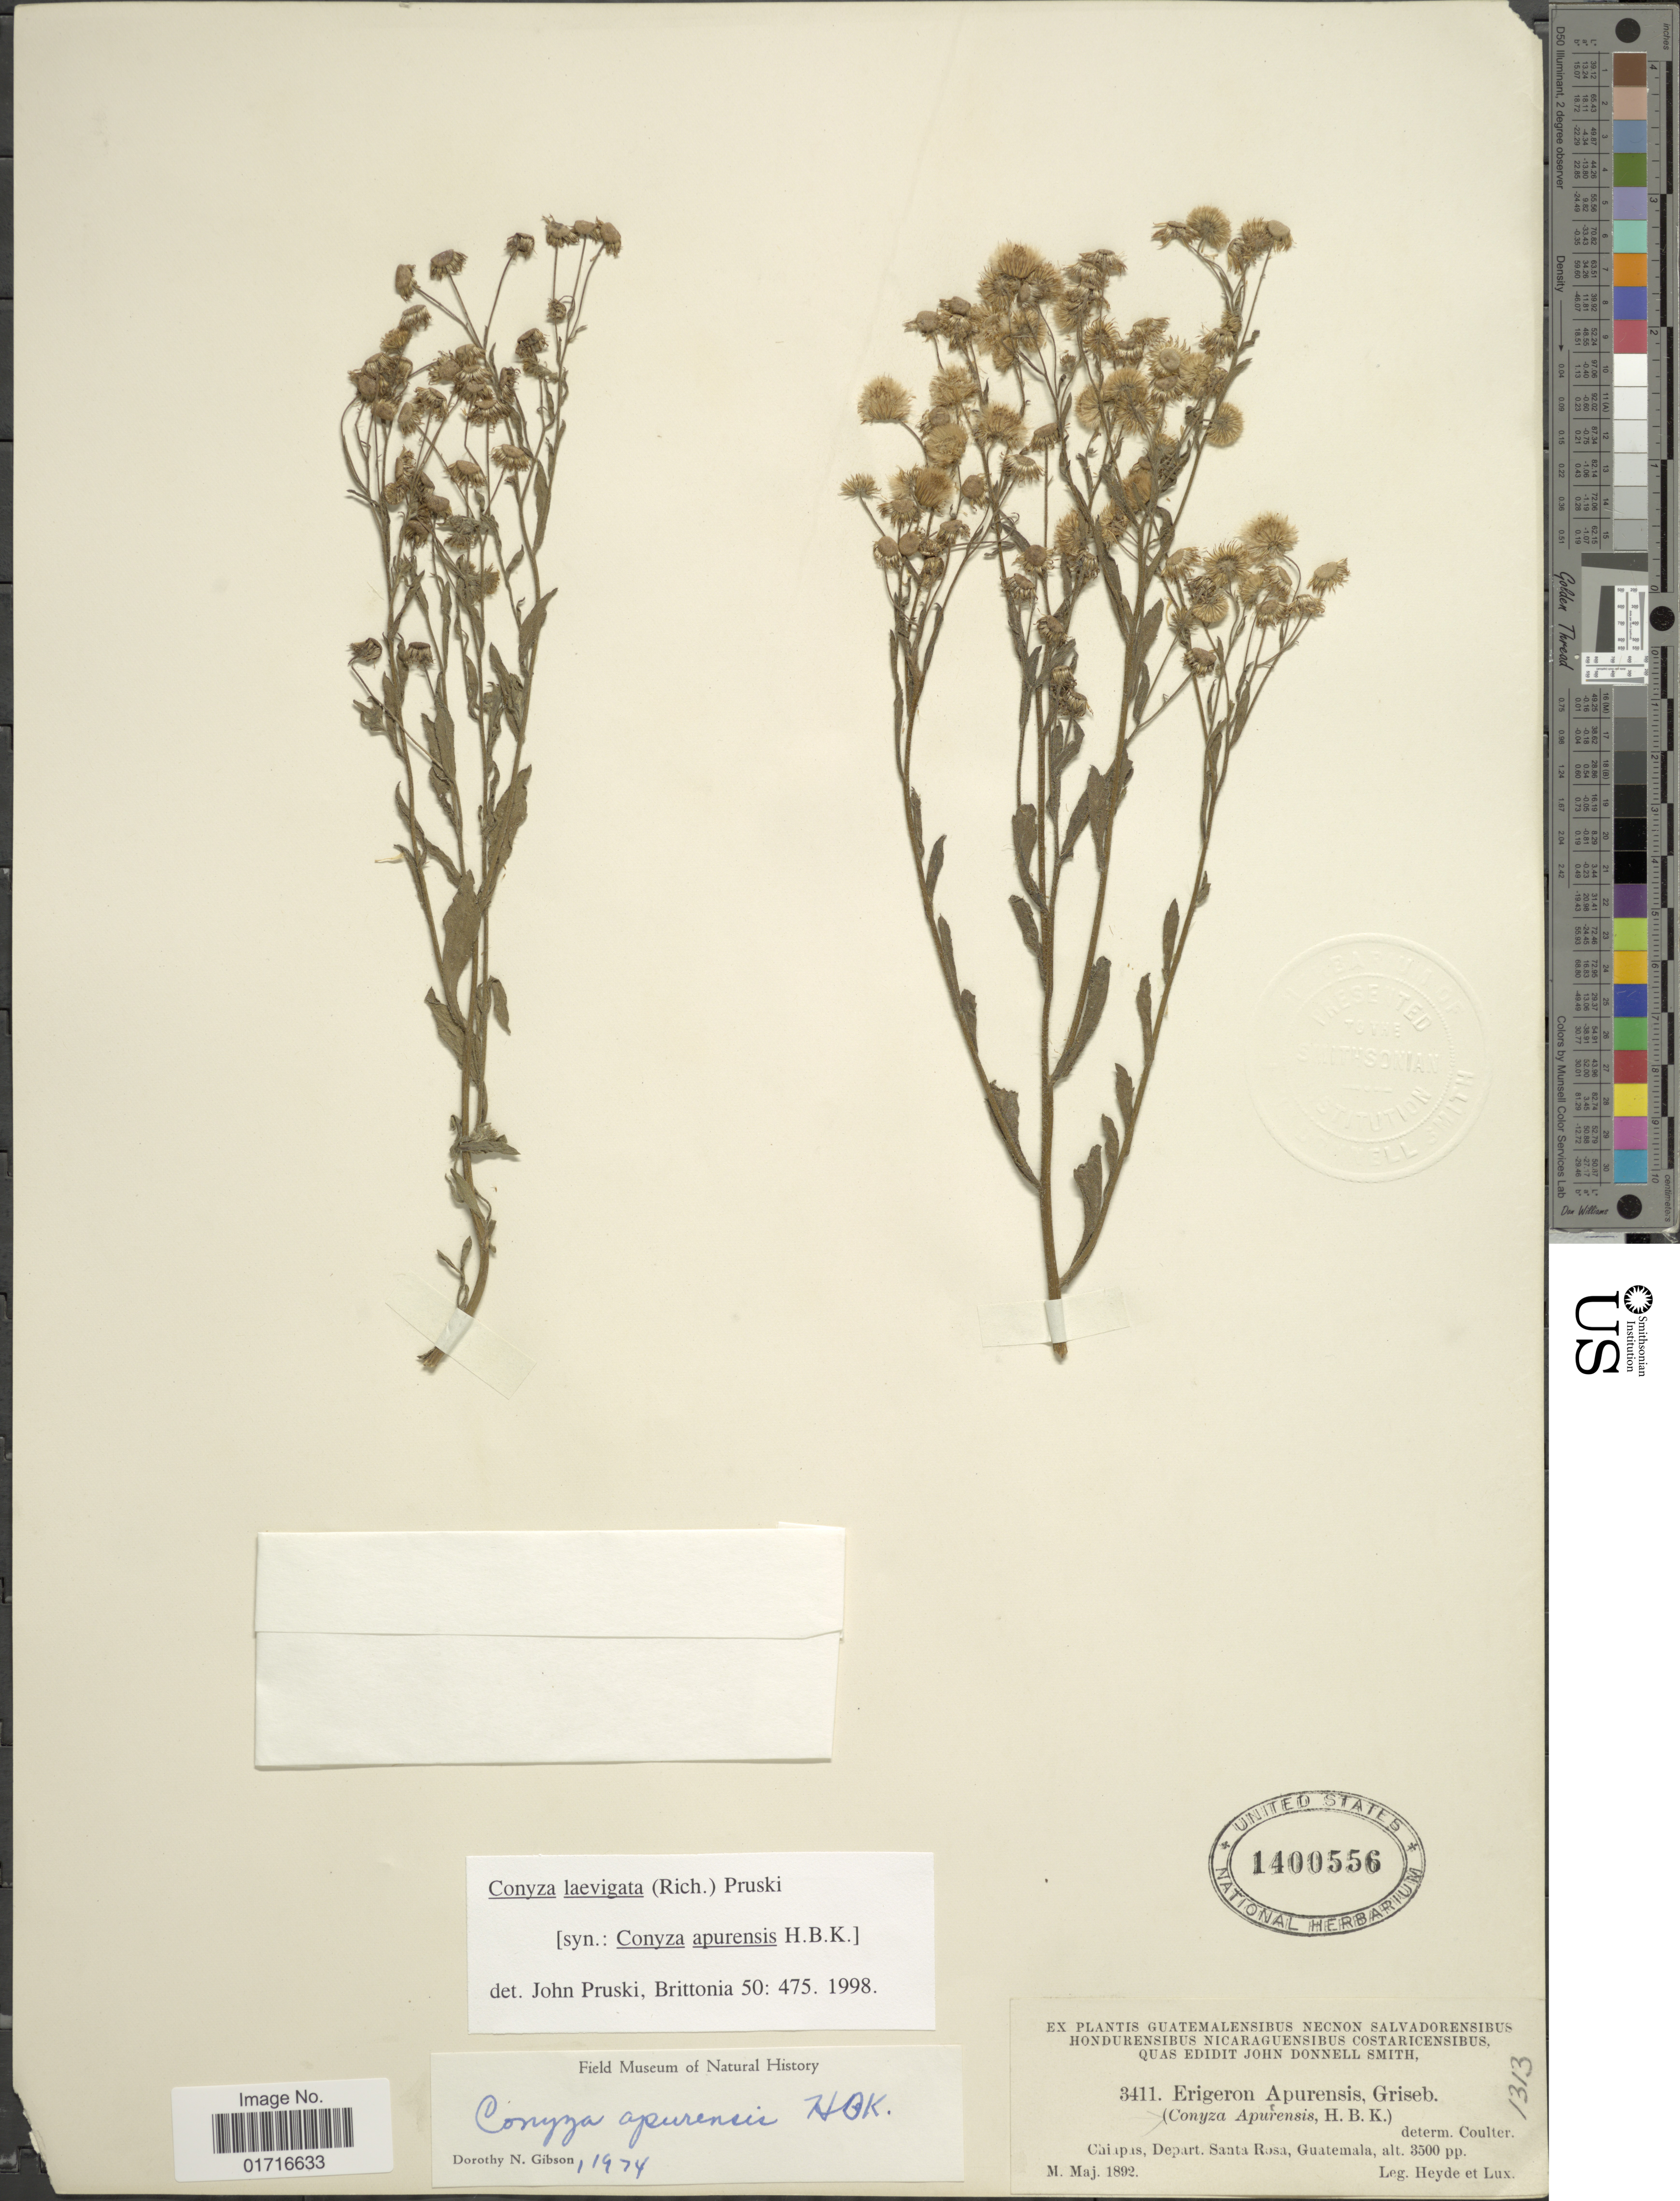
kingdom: Plantae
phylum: Tracheophyta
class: Magnoliopsida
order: Asterales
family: Asteraceae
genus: Conyza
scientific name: Conyza laevigata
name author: (Rich.) Pruski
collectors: Heyde & Lux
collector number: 3411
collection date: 1892-05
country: Guatemala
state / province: Santa Rosa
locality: Chiapas, Depart. Santa Rosa, Guatemala.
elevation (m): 1067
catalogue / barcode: US 1400556